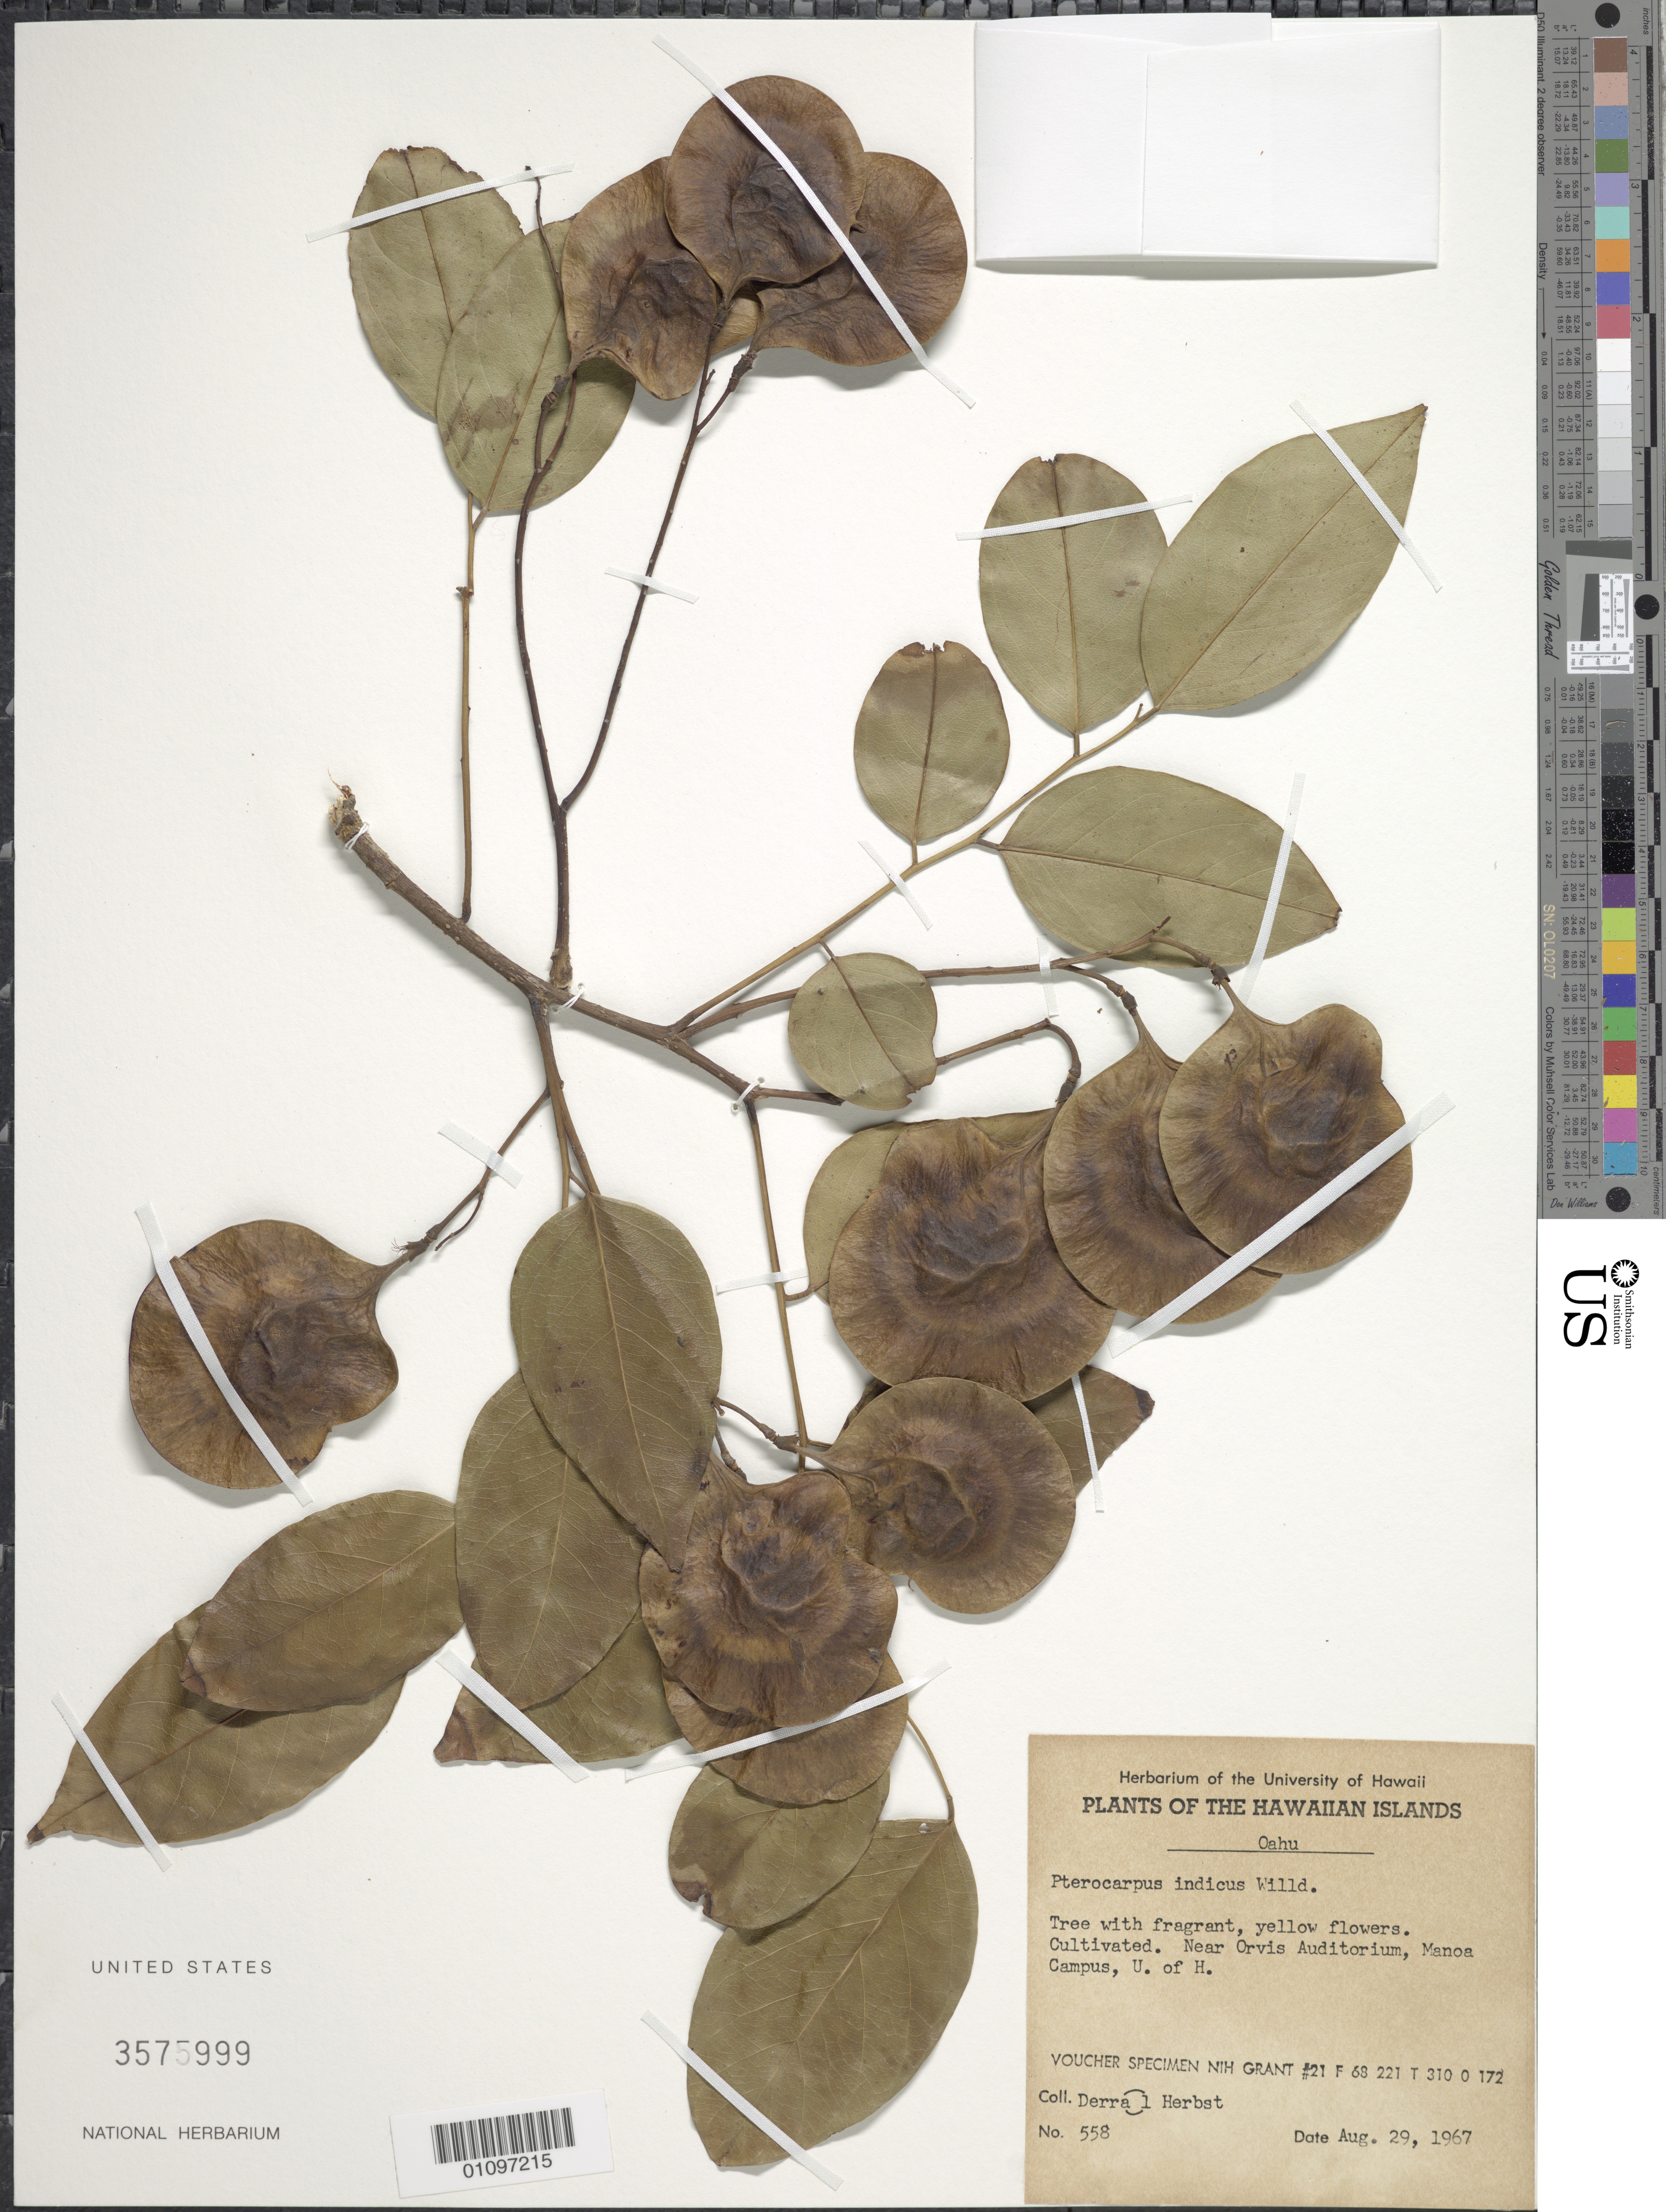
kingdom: Plantae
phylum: Tracheophyta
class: Magnoliopsida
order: Fabales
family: Fabaceae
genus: Pterocarpus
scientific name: Pterocarpus indicus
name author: Willd.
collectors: D. R. Herbst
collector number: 558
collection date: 1967-08-29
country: United States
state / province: Hawaii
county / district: Honolulu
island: Oahu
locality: University of Hawaii Manoa Campus, near Orvis Auditorium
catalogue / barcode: US 3575999